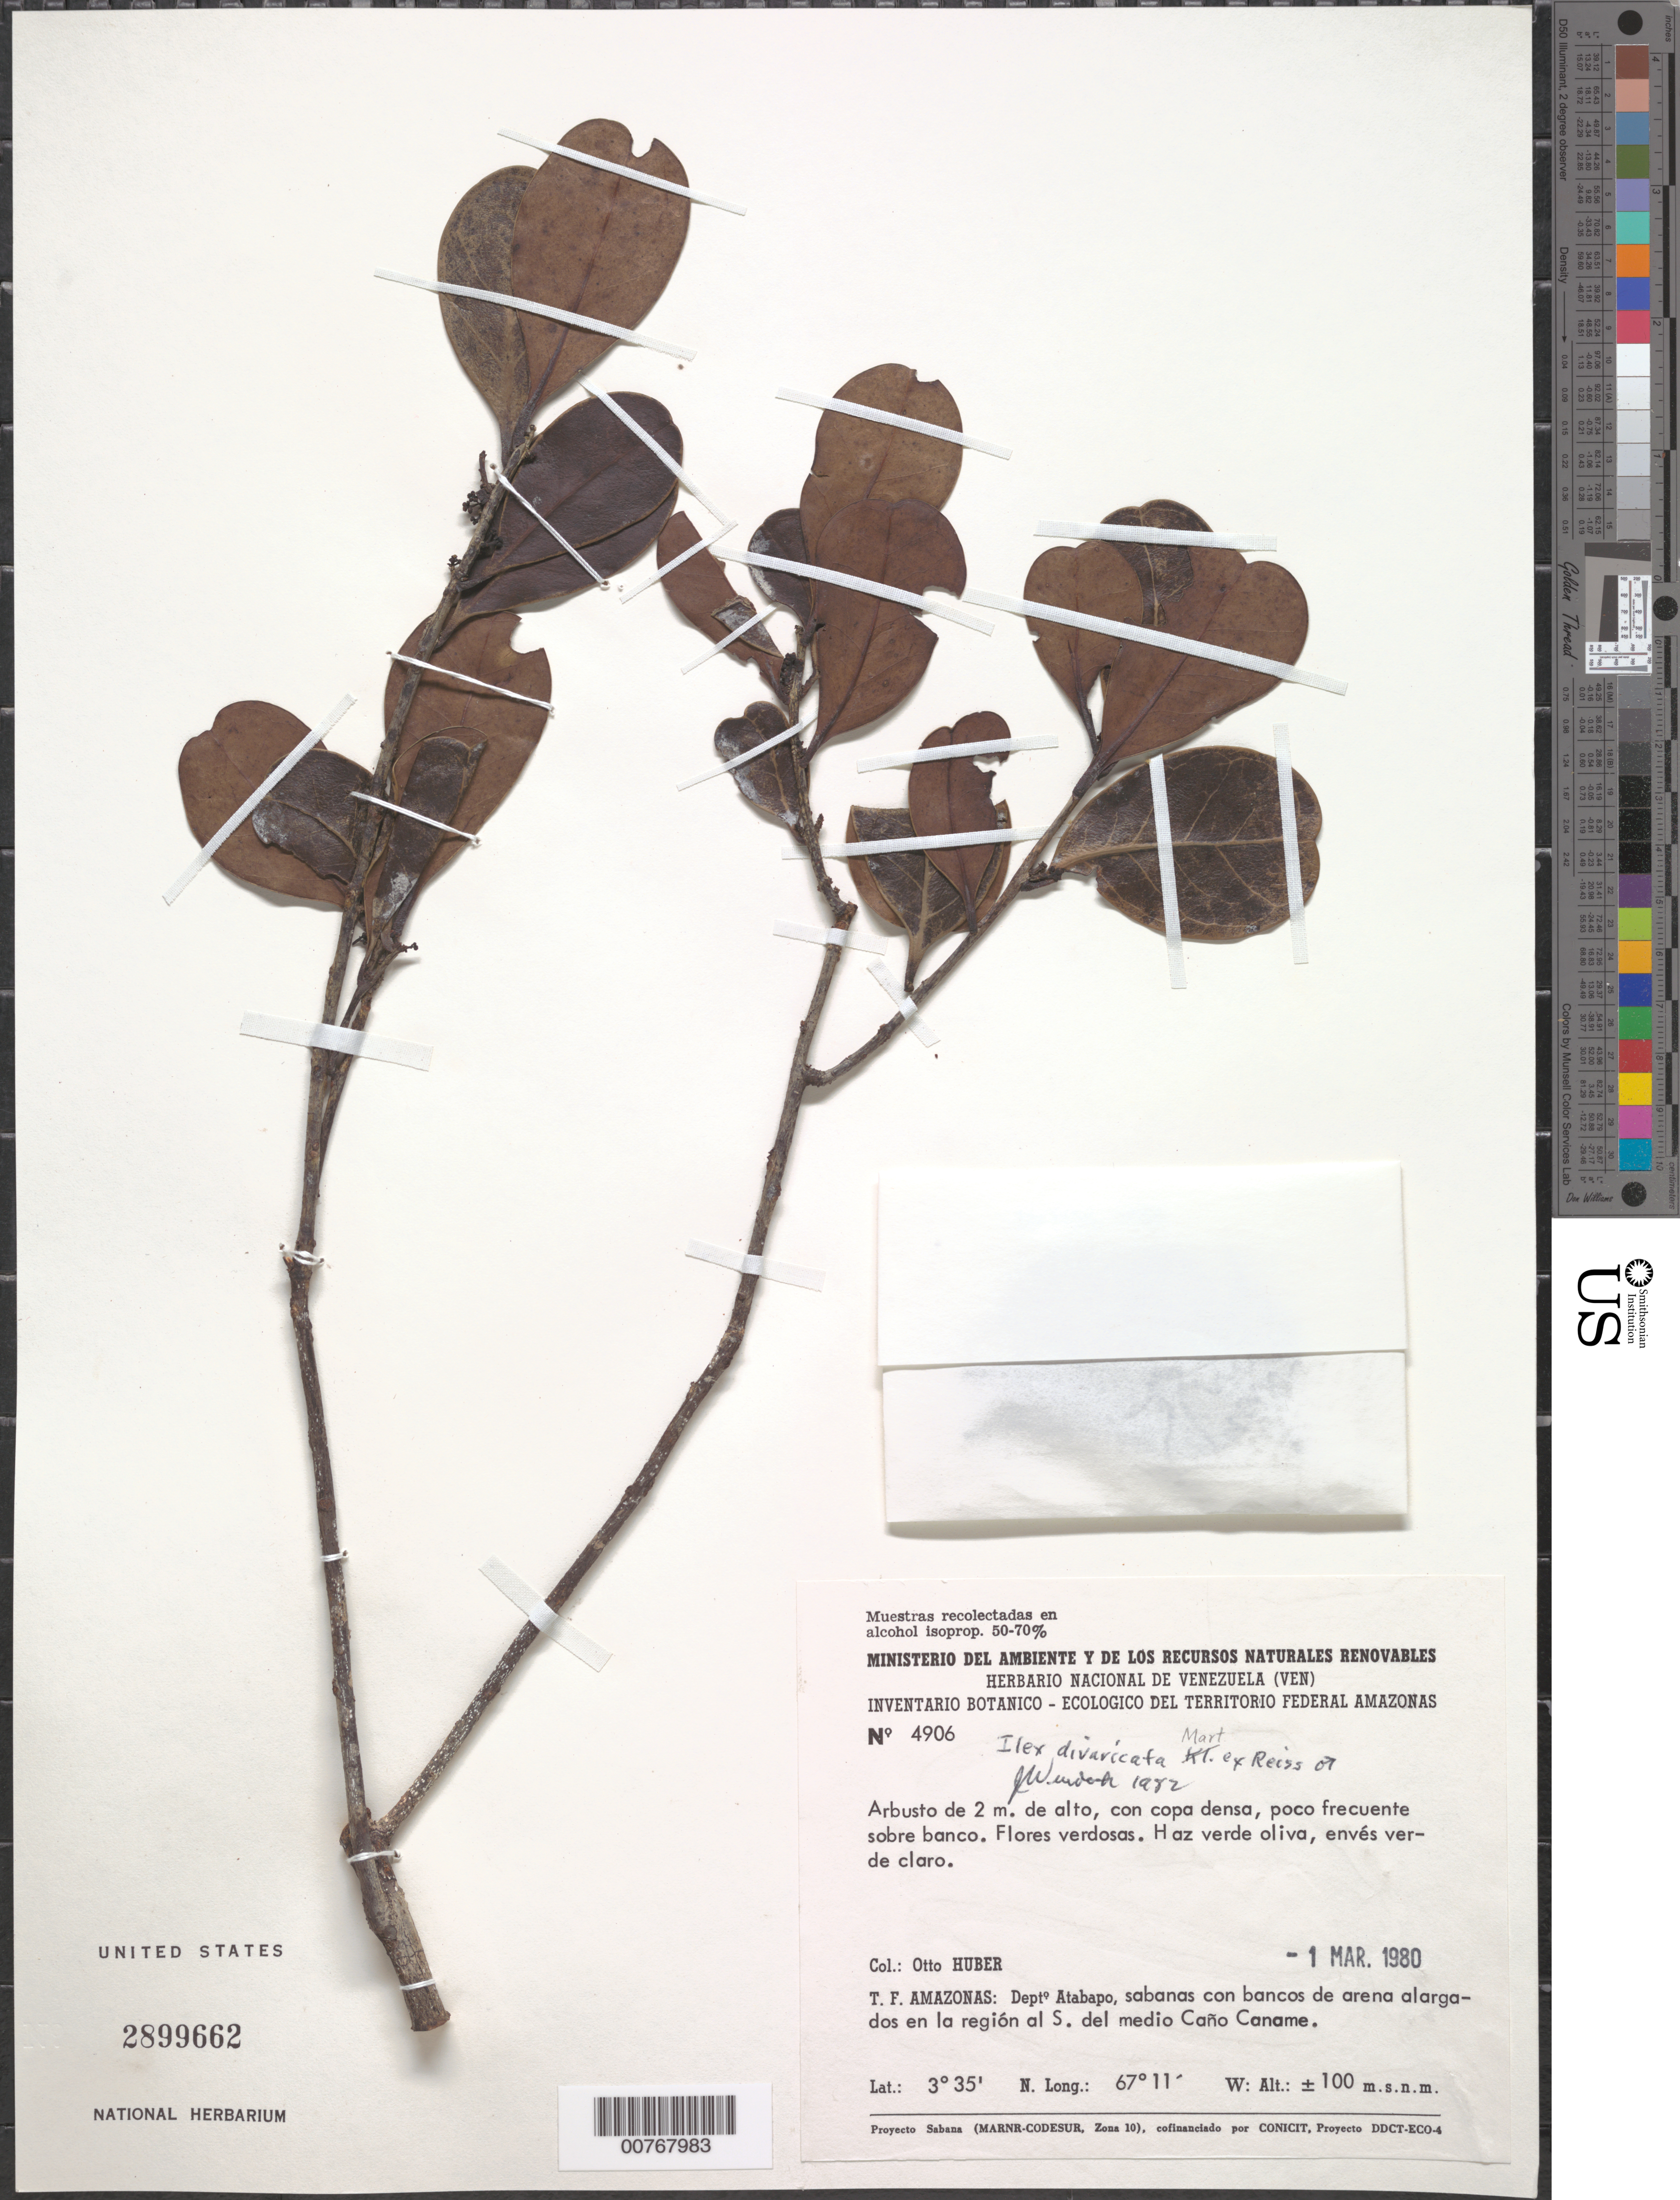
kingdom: Plantae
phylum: Tracheophyta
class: Magnoliopsida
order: Aquifoliales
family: Aquifoliaceae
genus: Ilex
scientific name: Ilex divaricata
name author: Mart. ex Reissek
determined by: Wurdack, John J., (US), US (UNITED STATES)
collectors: O. Huber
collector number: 4906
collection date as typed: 1-Mar-80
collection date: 1980-03-01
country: Venezuela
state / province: Amazonas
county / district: Atabapo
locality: Medio Caño Caname, región al S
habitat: Savannas with long sand banks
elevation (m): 100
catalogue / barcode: US 2899662